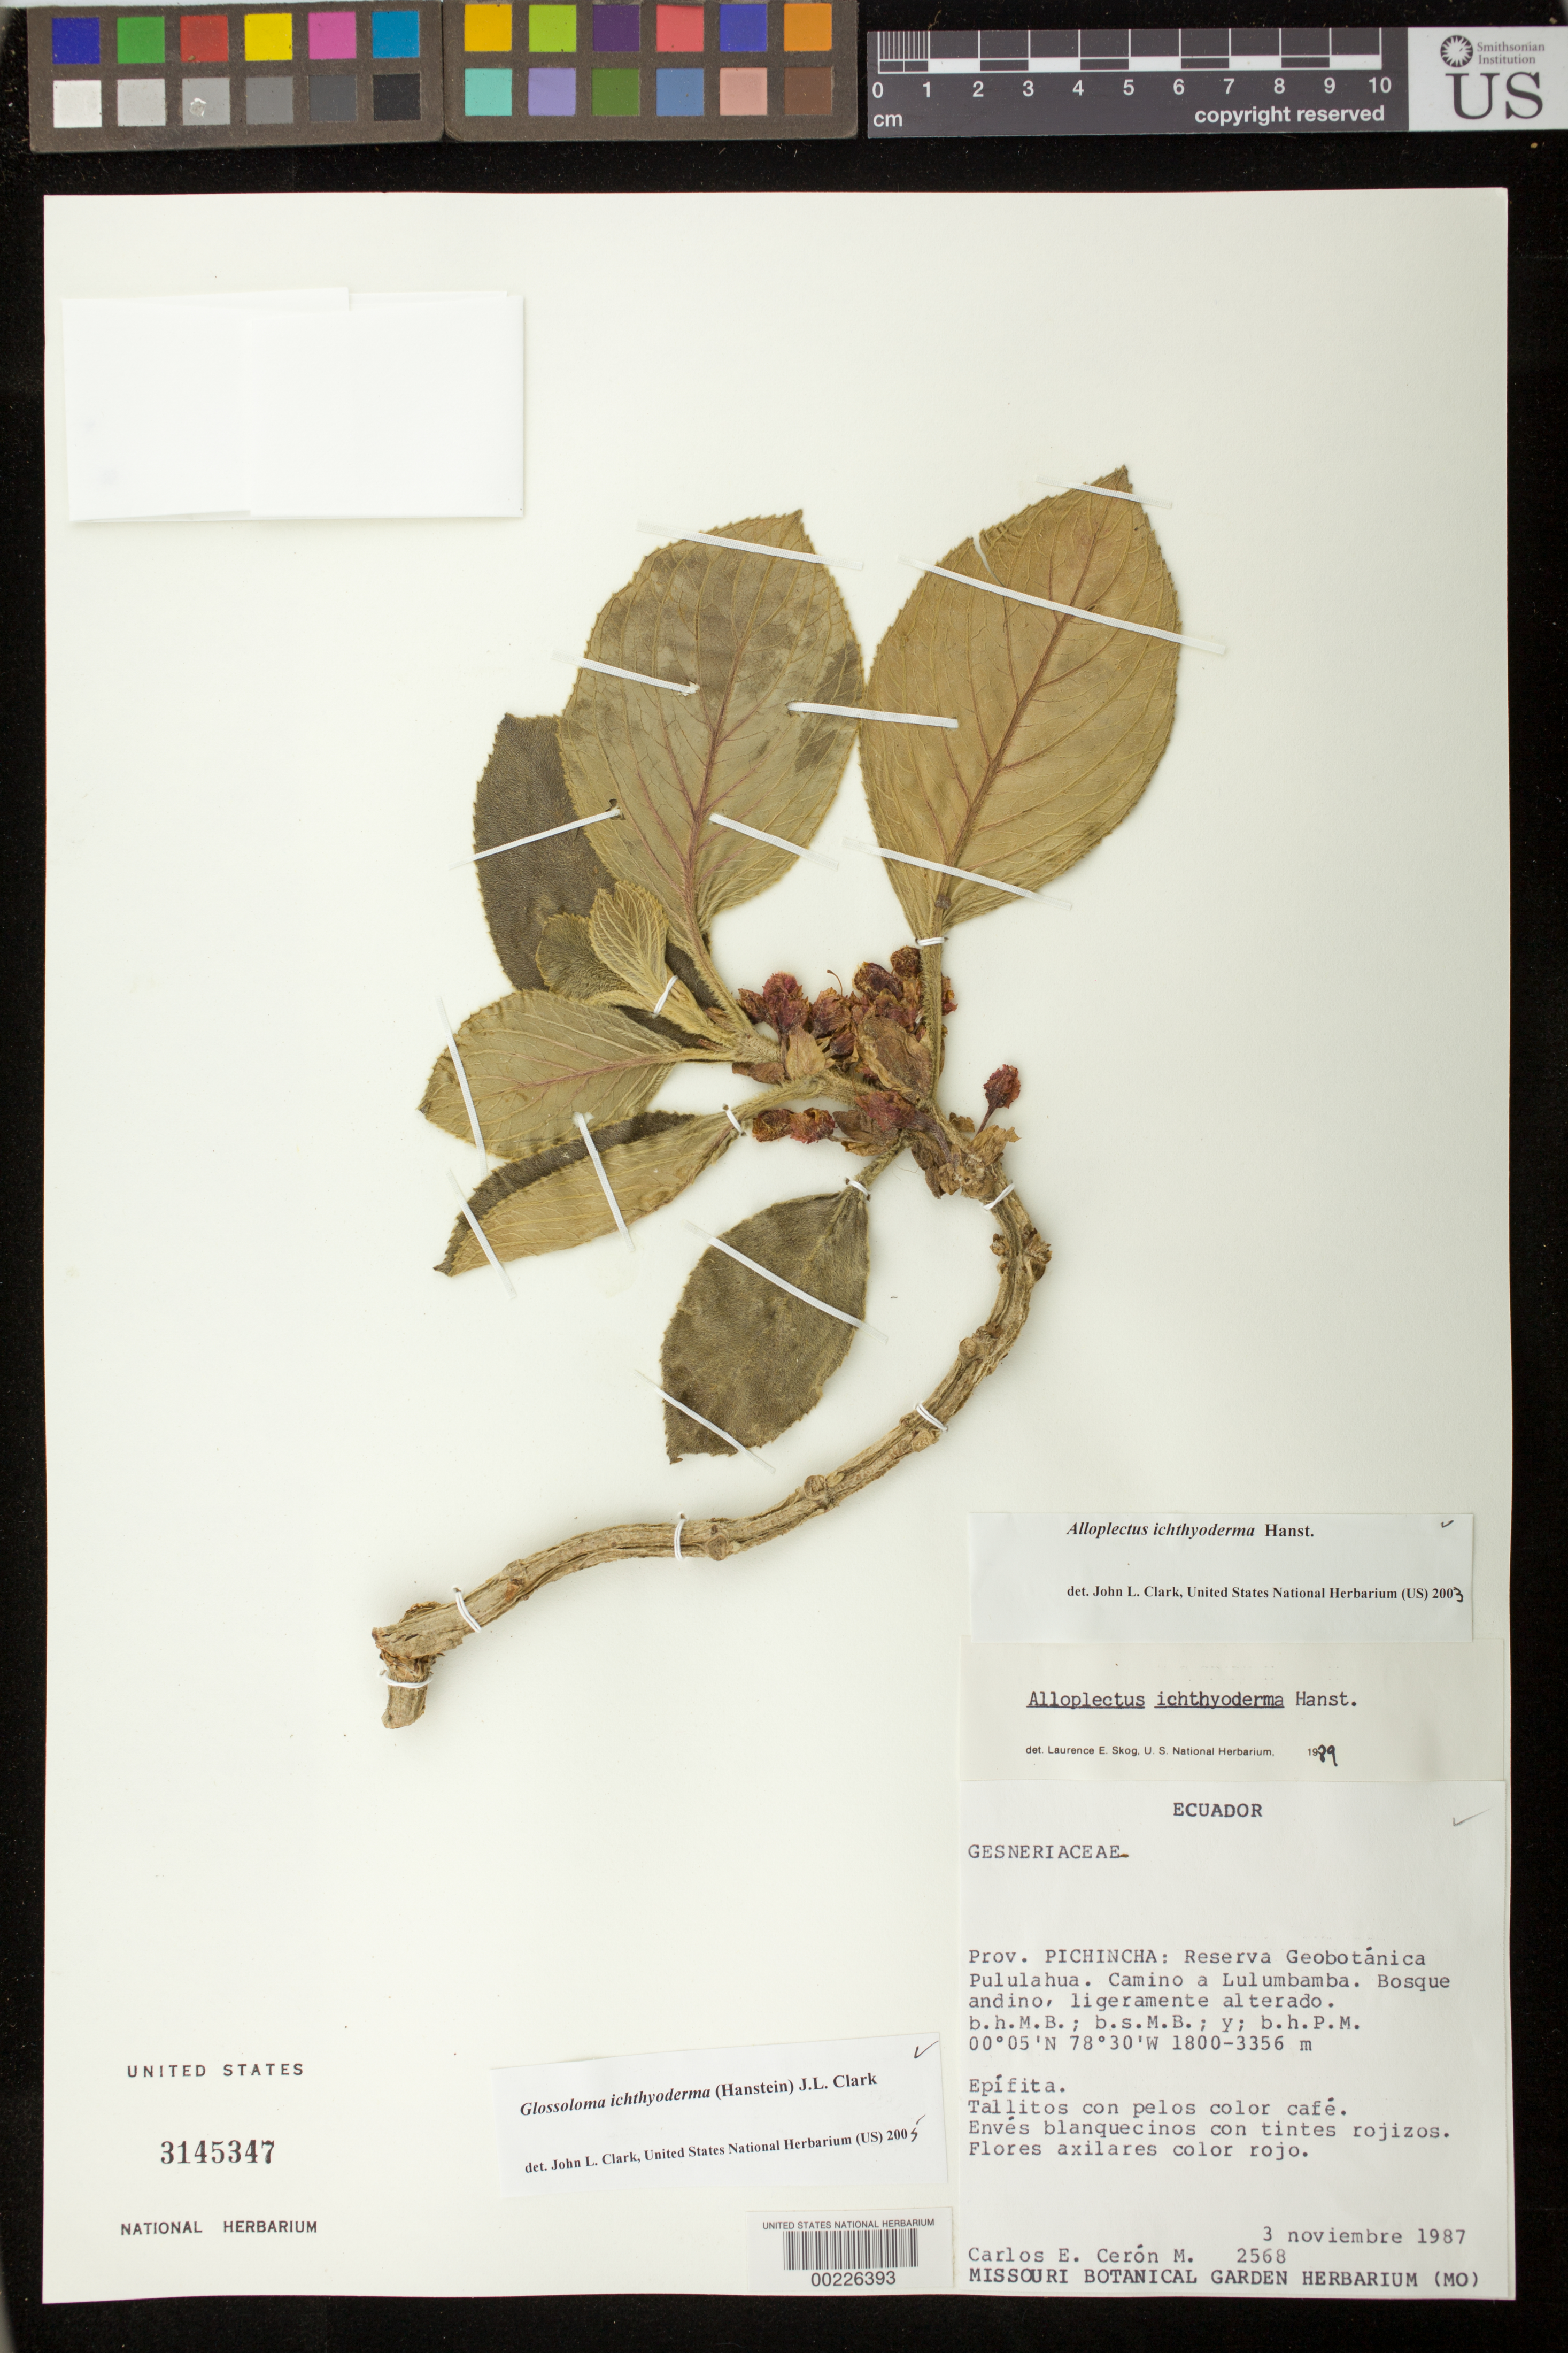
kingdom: Plantae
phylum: Tracheophyta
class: Magnoliopsida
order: Lamiales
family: Gesneriaceae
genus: Glossoloma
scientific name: Glossoloma ichthyoderma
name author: (Hanst.) J.L. Clark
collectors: C. E. Cerón M.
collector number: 2568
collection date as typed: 03 Nov 1987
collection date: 1987-11-03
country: Ecuador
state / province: Pichincha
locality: Reserva Geobotanica Pululahua, road to Lulubamba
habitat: Andean forest, 'ligeramente alterado'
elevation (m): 1800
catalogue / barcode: US 3145347